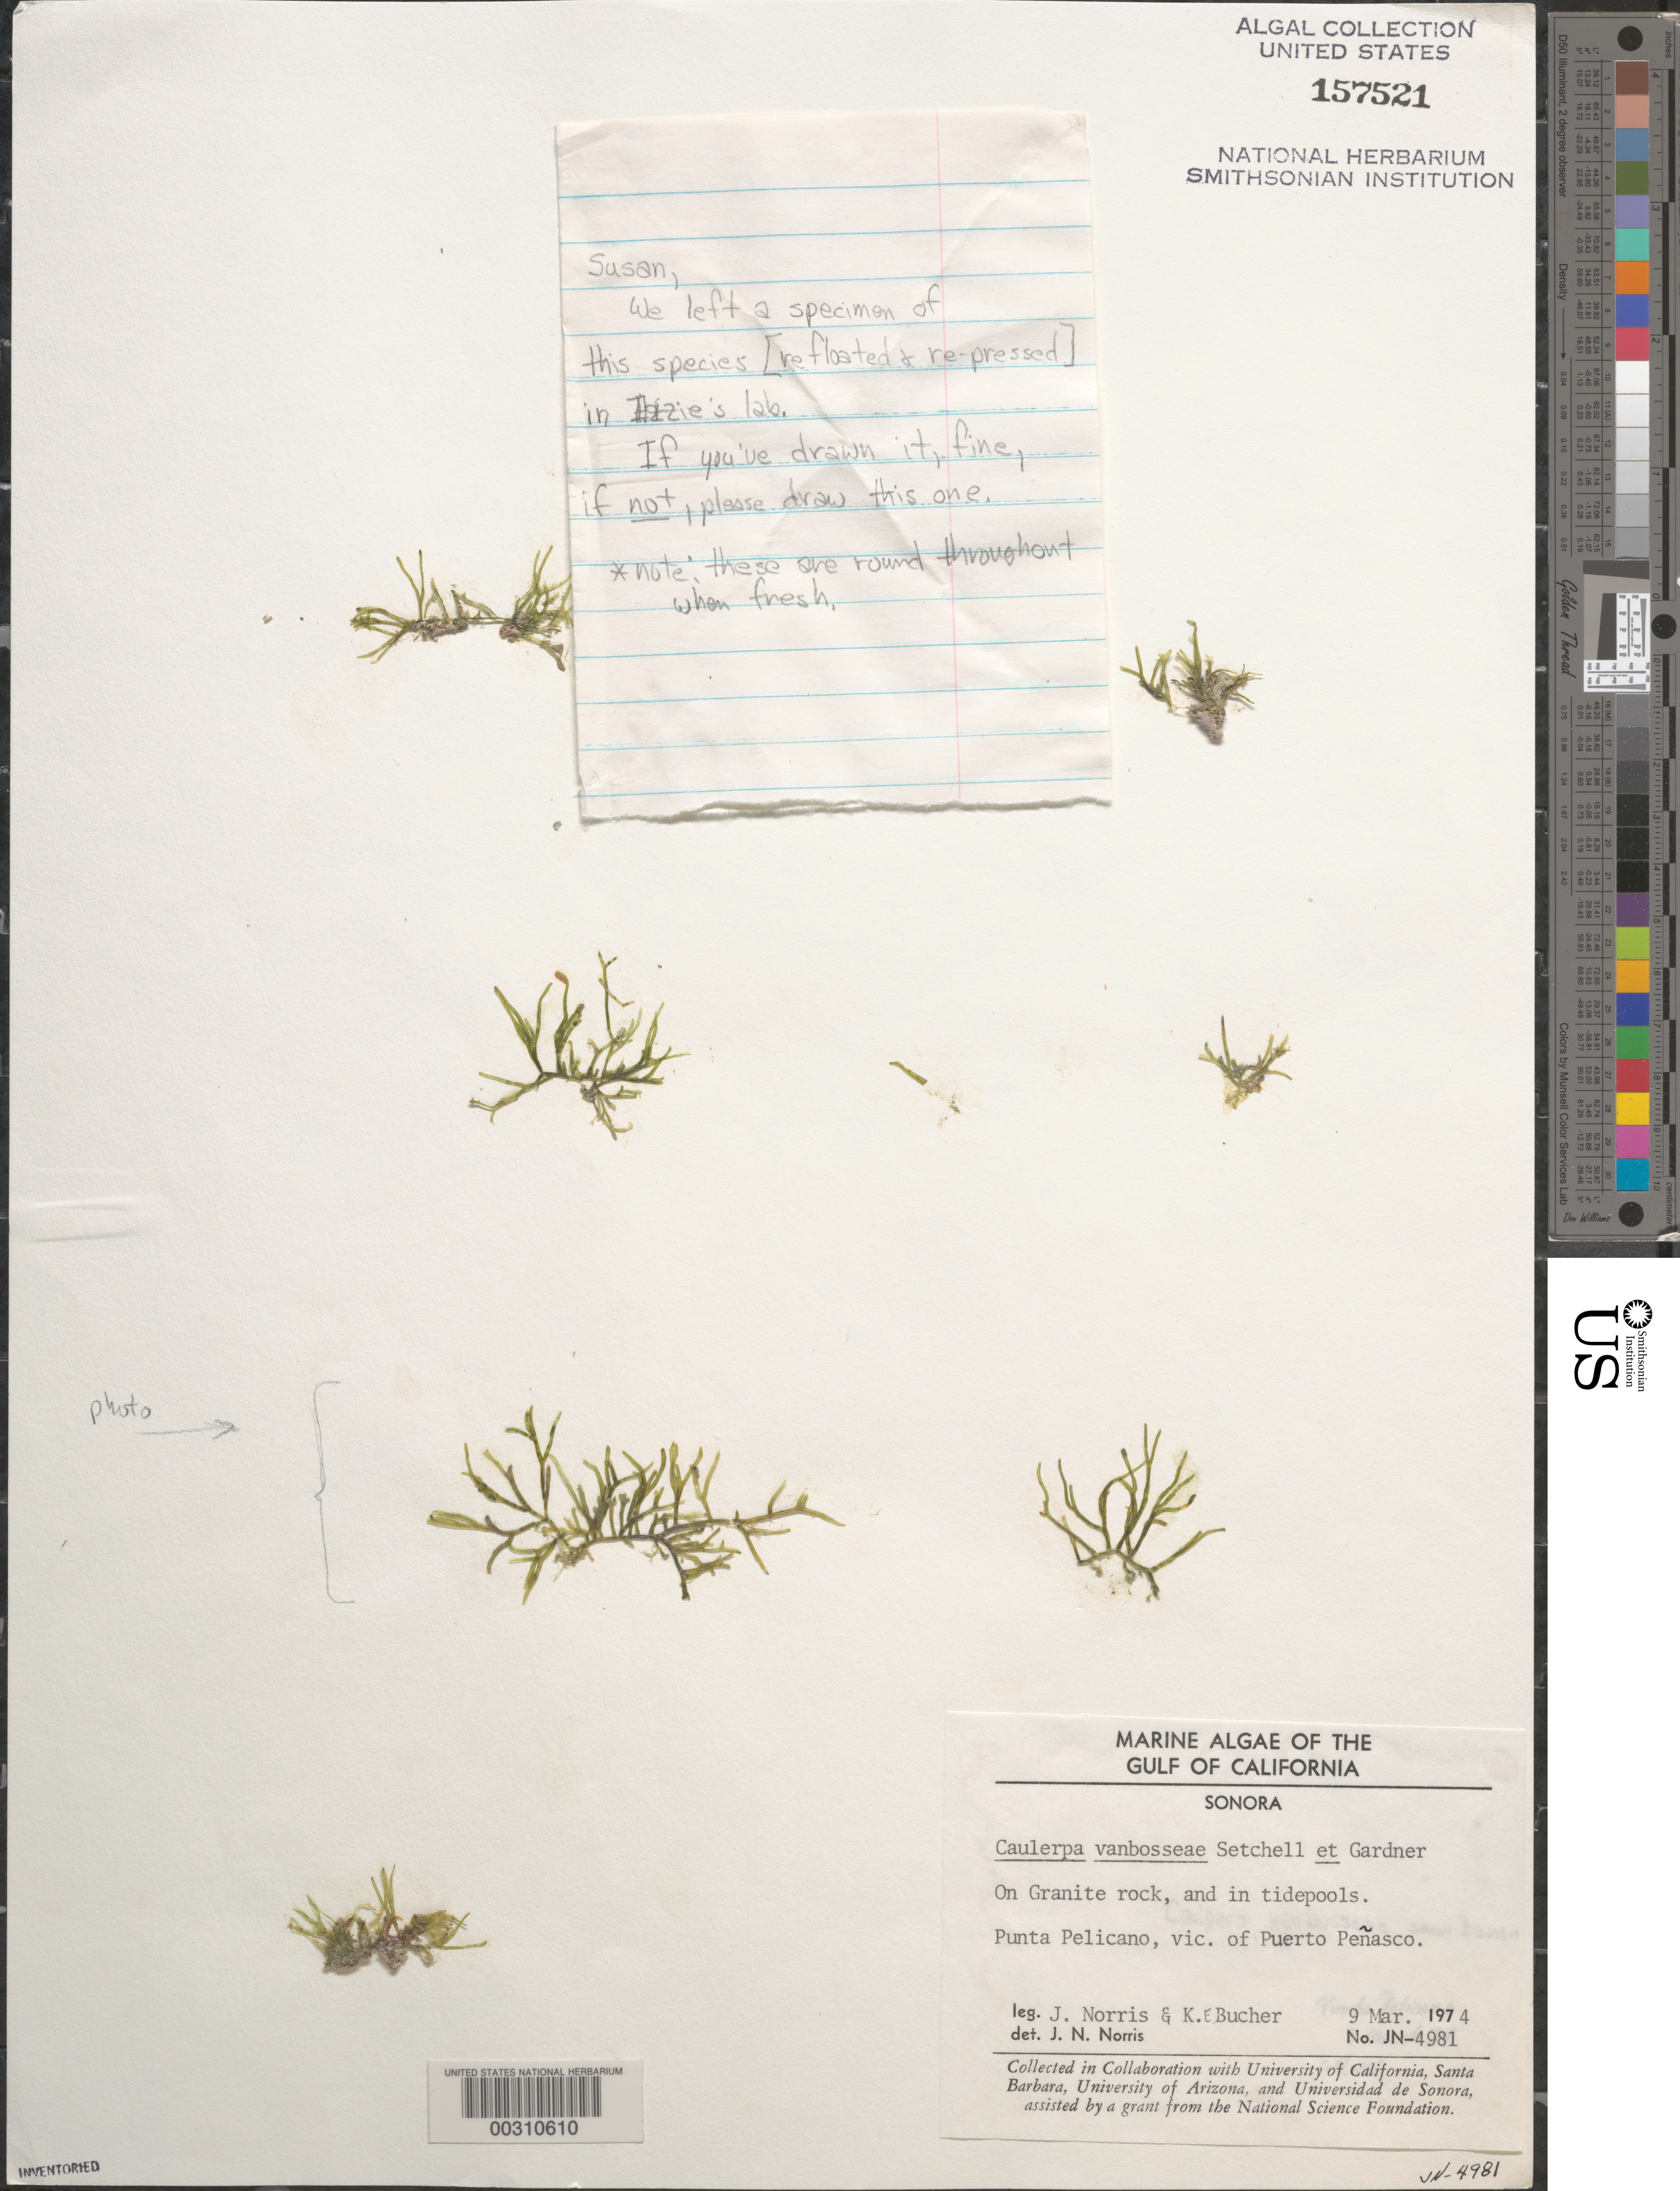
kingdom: Plantae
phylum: Chlorophyta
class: Ulvophyceae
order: Ulvales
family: Ulvaceae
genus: Ulva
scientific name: Ulva linza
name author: L.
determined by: Algae name updating Project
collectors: J. N. Norris & K. E. Bucher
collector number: JN-4981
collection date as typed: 09 Mar 1974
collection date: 1974-03-09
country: Mexico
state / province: Sonora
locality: Punta Pelicano, Puerto Penasco area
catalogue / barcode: US 157521